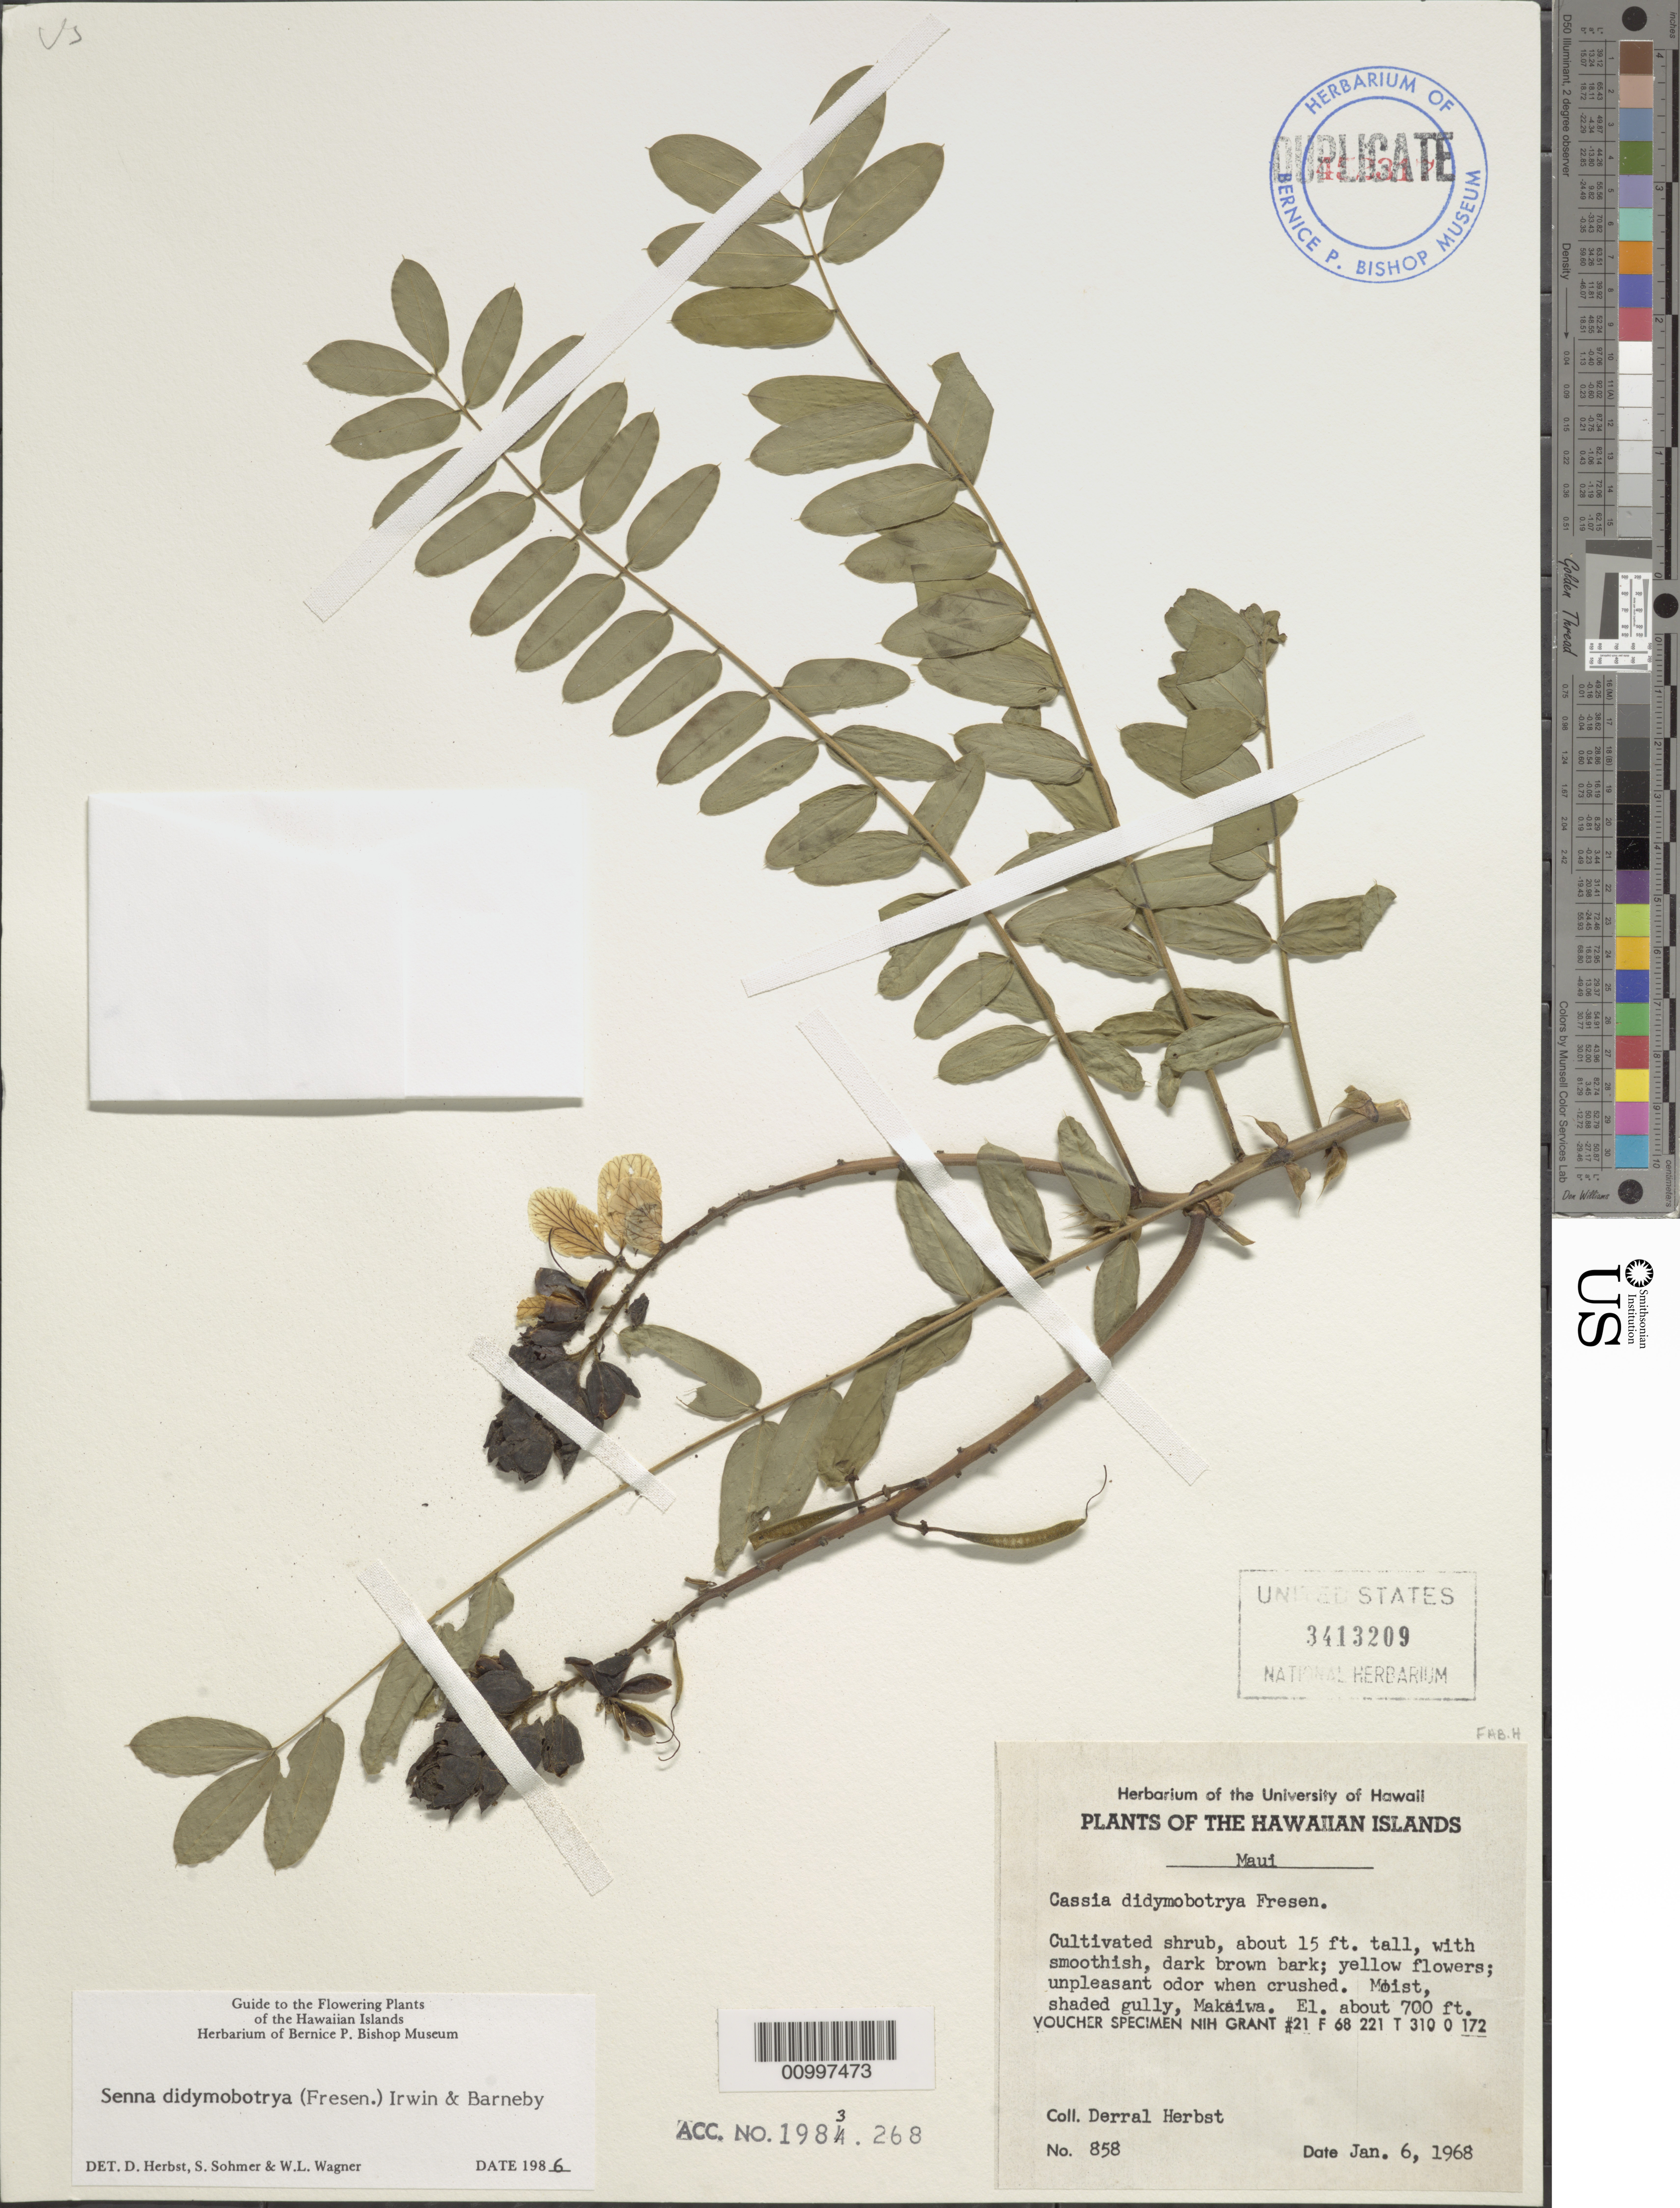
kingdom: Plantae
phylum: Tracheophyta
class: Magnoliopsida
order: Fabales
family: Fabaceae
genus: Senna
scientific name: Senna didymobotrya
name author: (Fresen.) H.S. Irwin & Barneby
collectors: D. R. Herbst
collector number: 858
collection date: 1968-01-06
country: United States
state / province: Hawaii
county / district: Maui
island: Maui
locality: Makaiwa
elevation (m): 213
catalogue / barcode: US 3413209